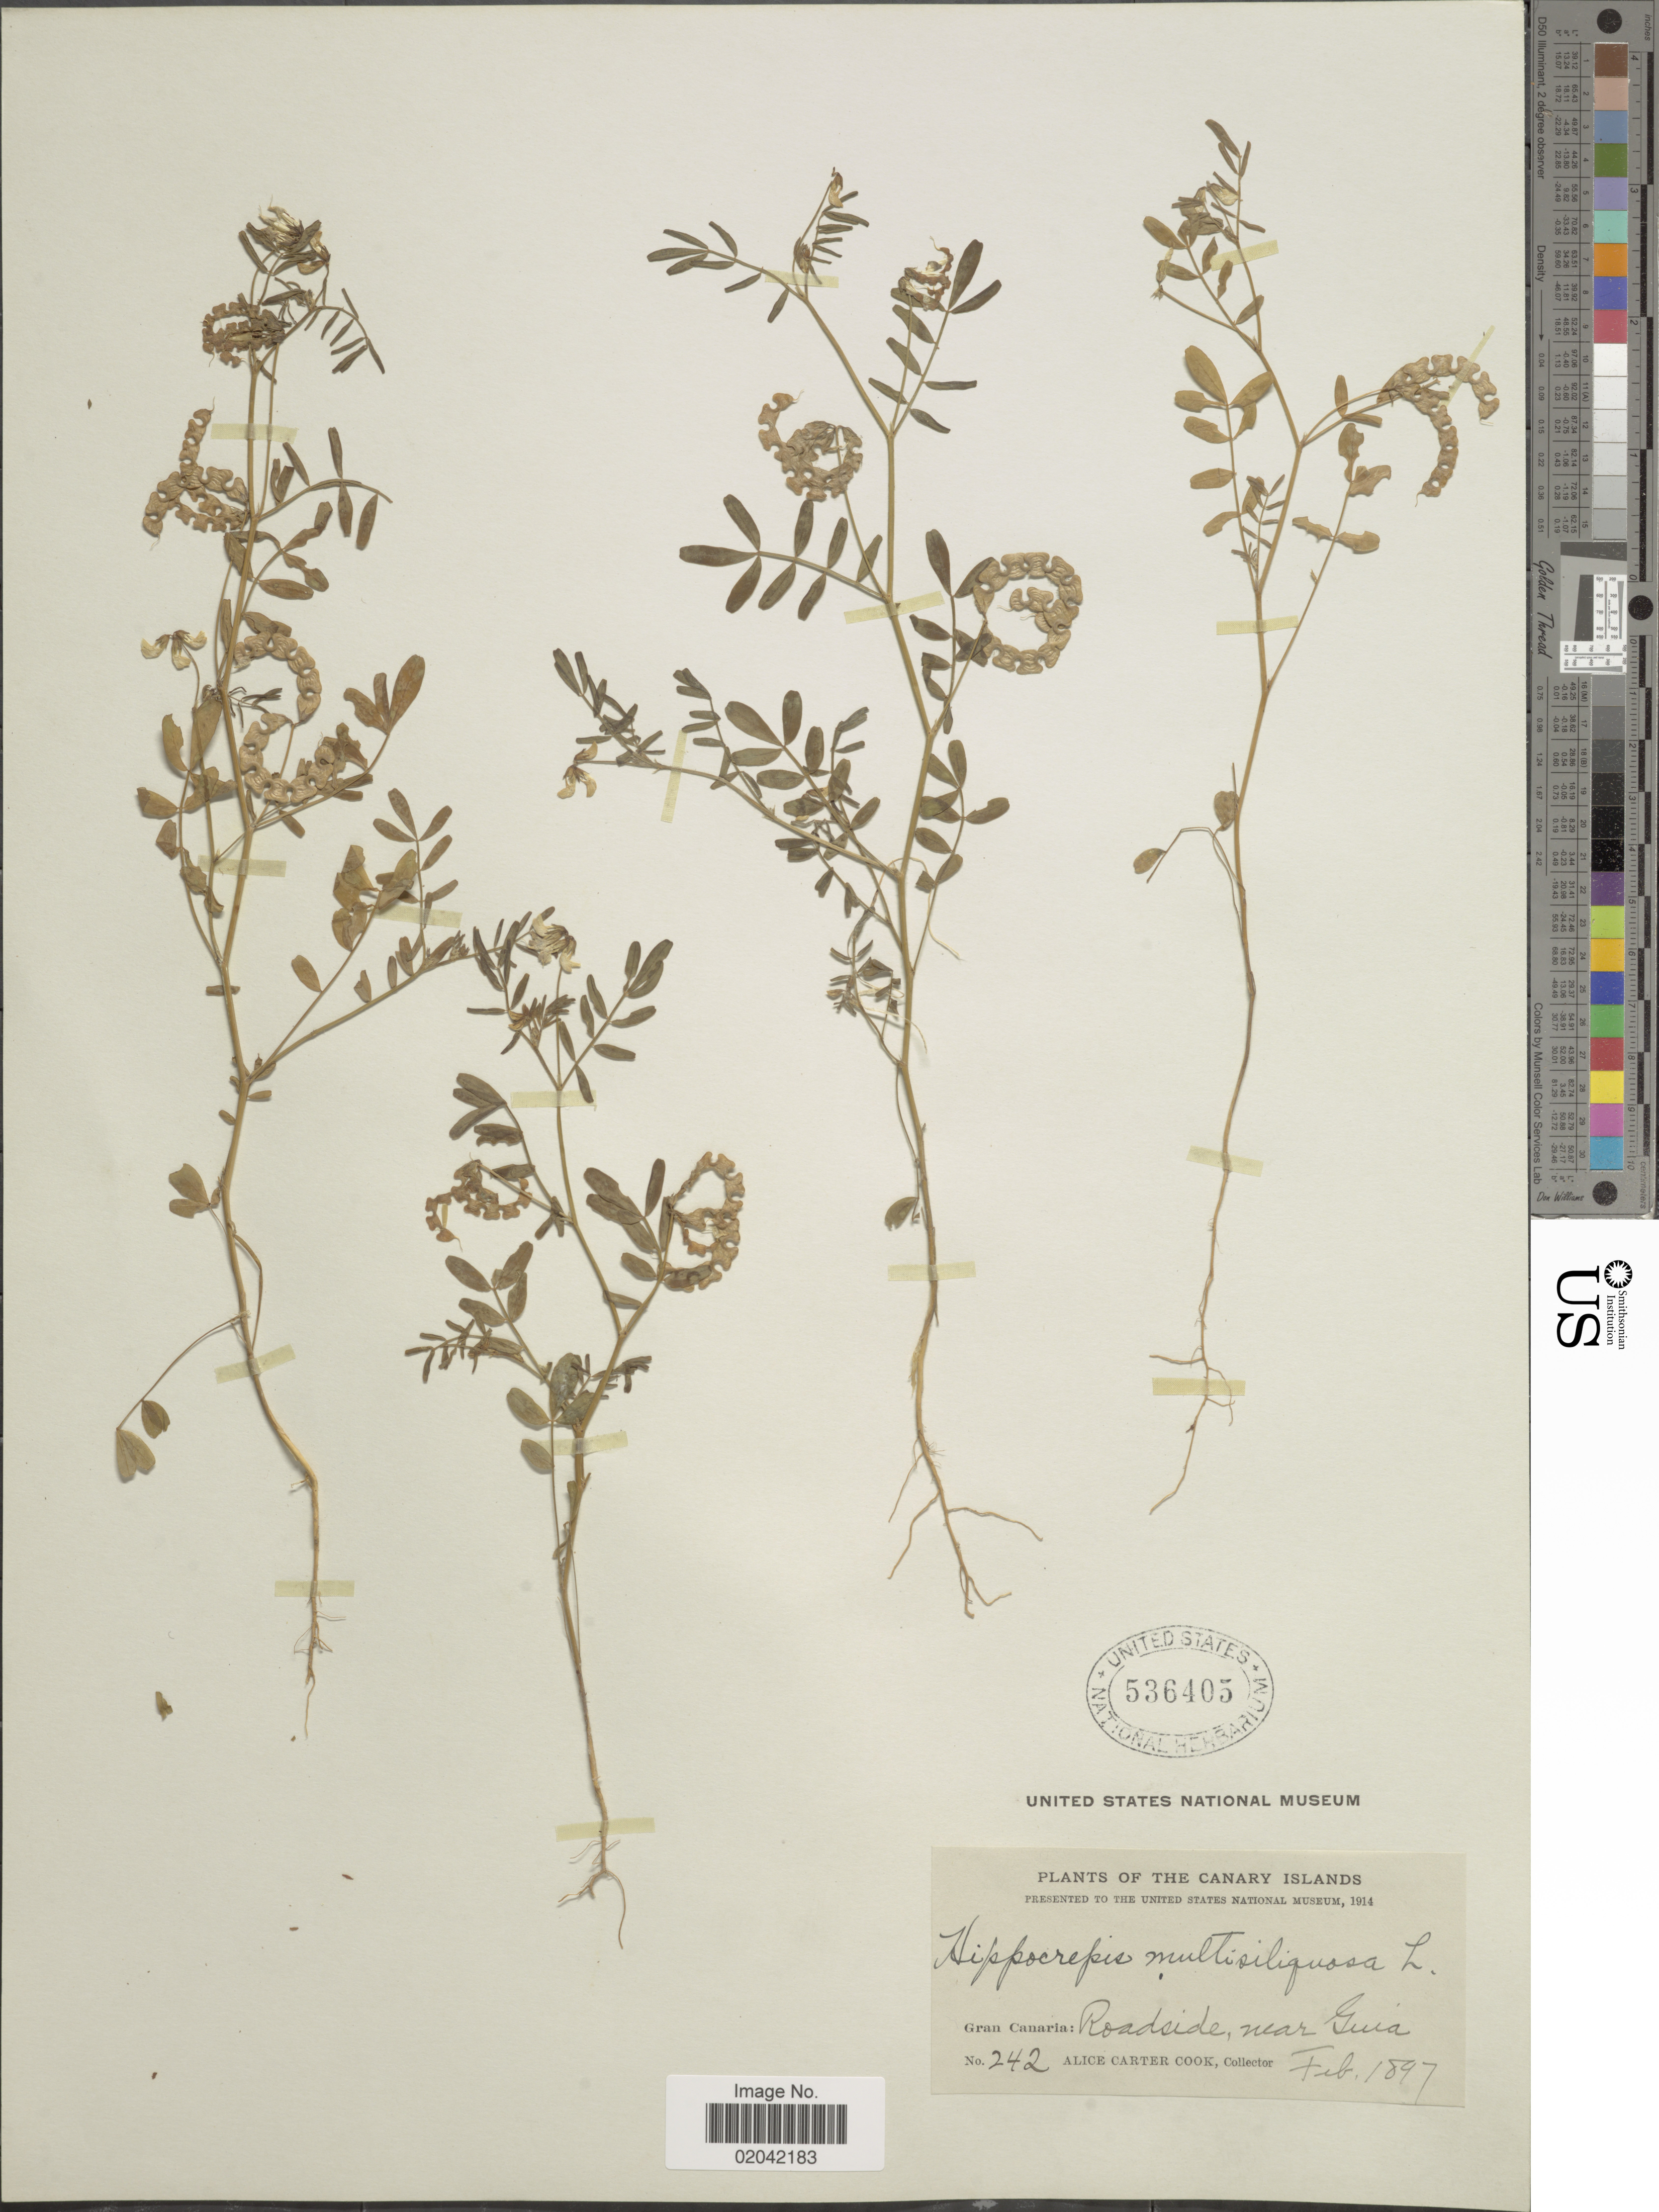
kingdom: Plantae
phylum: Tracheophyta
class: Magnoliopsida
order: Fabales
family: Fabaceae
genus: Hippocrepis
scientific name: Hippocrepis multisiliquosa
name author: L.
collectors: Alice C. Cook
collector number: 242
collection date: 1897-02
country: Spain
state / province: Canarias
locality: Canary Islands. Gran Canaria: Roadside, near Guia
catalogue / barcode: US 536405